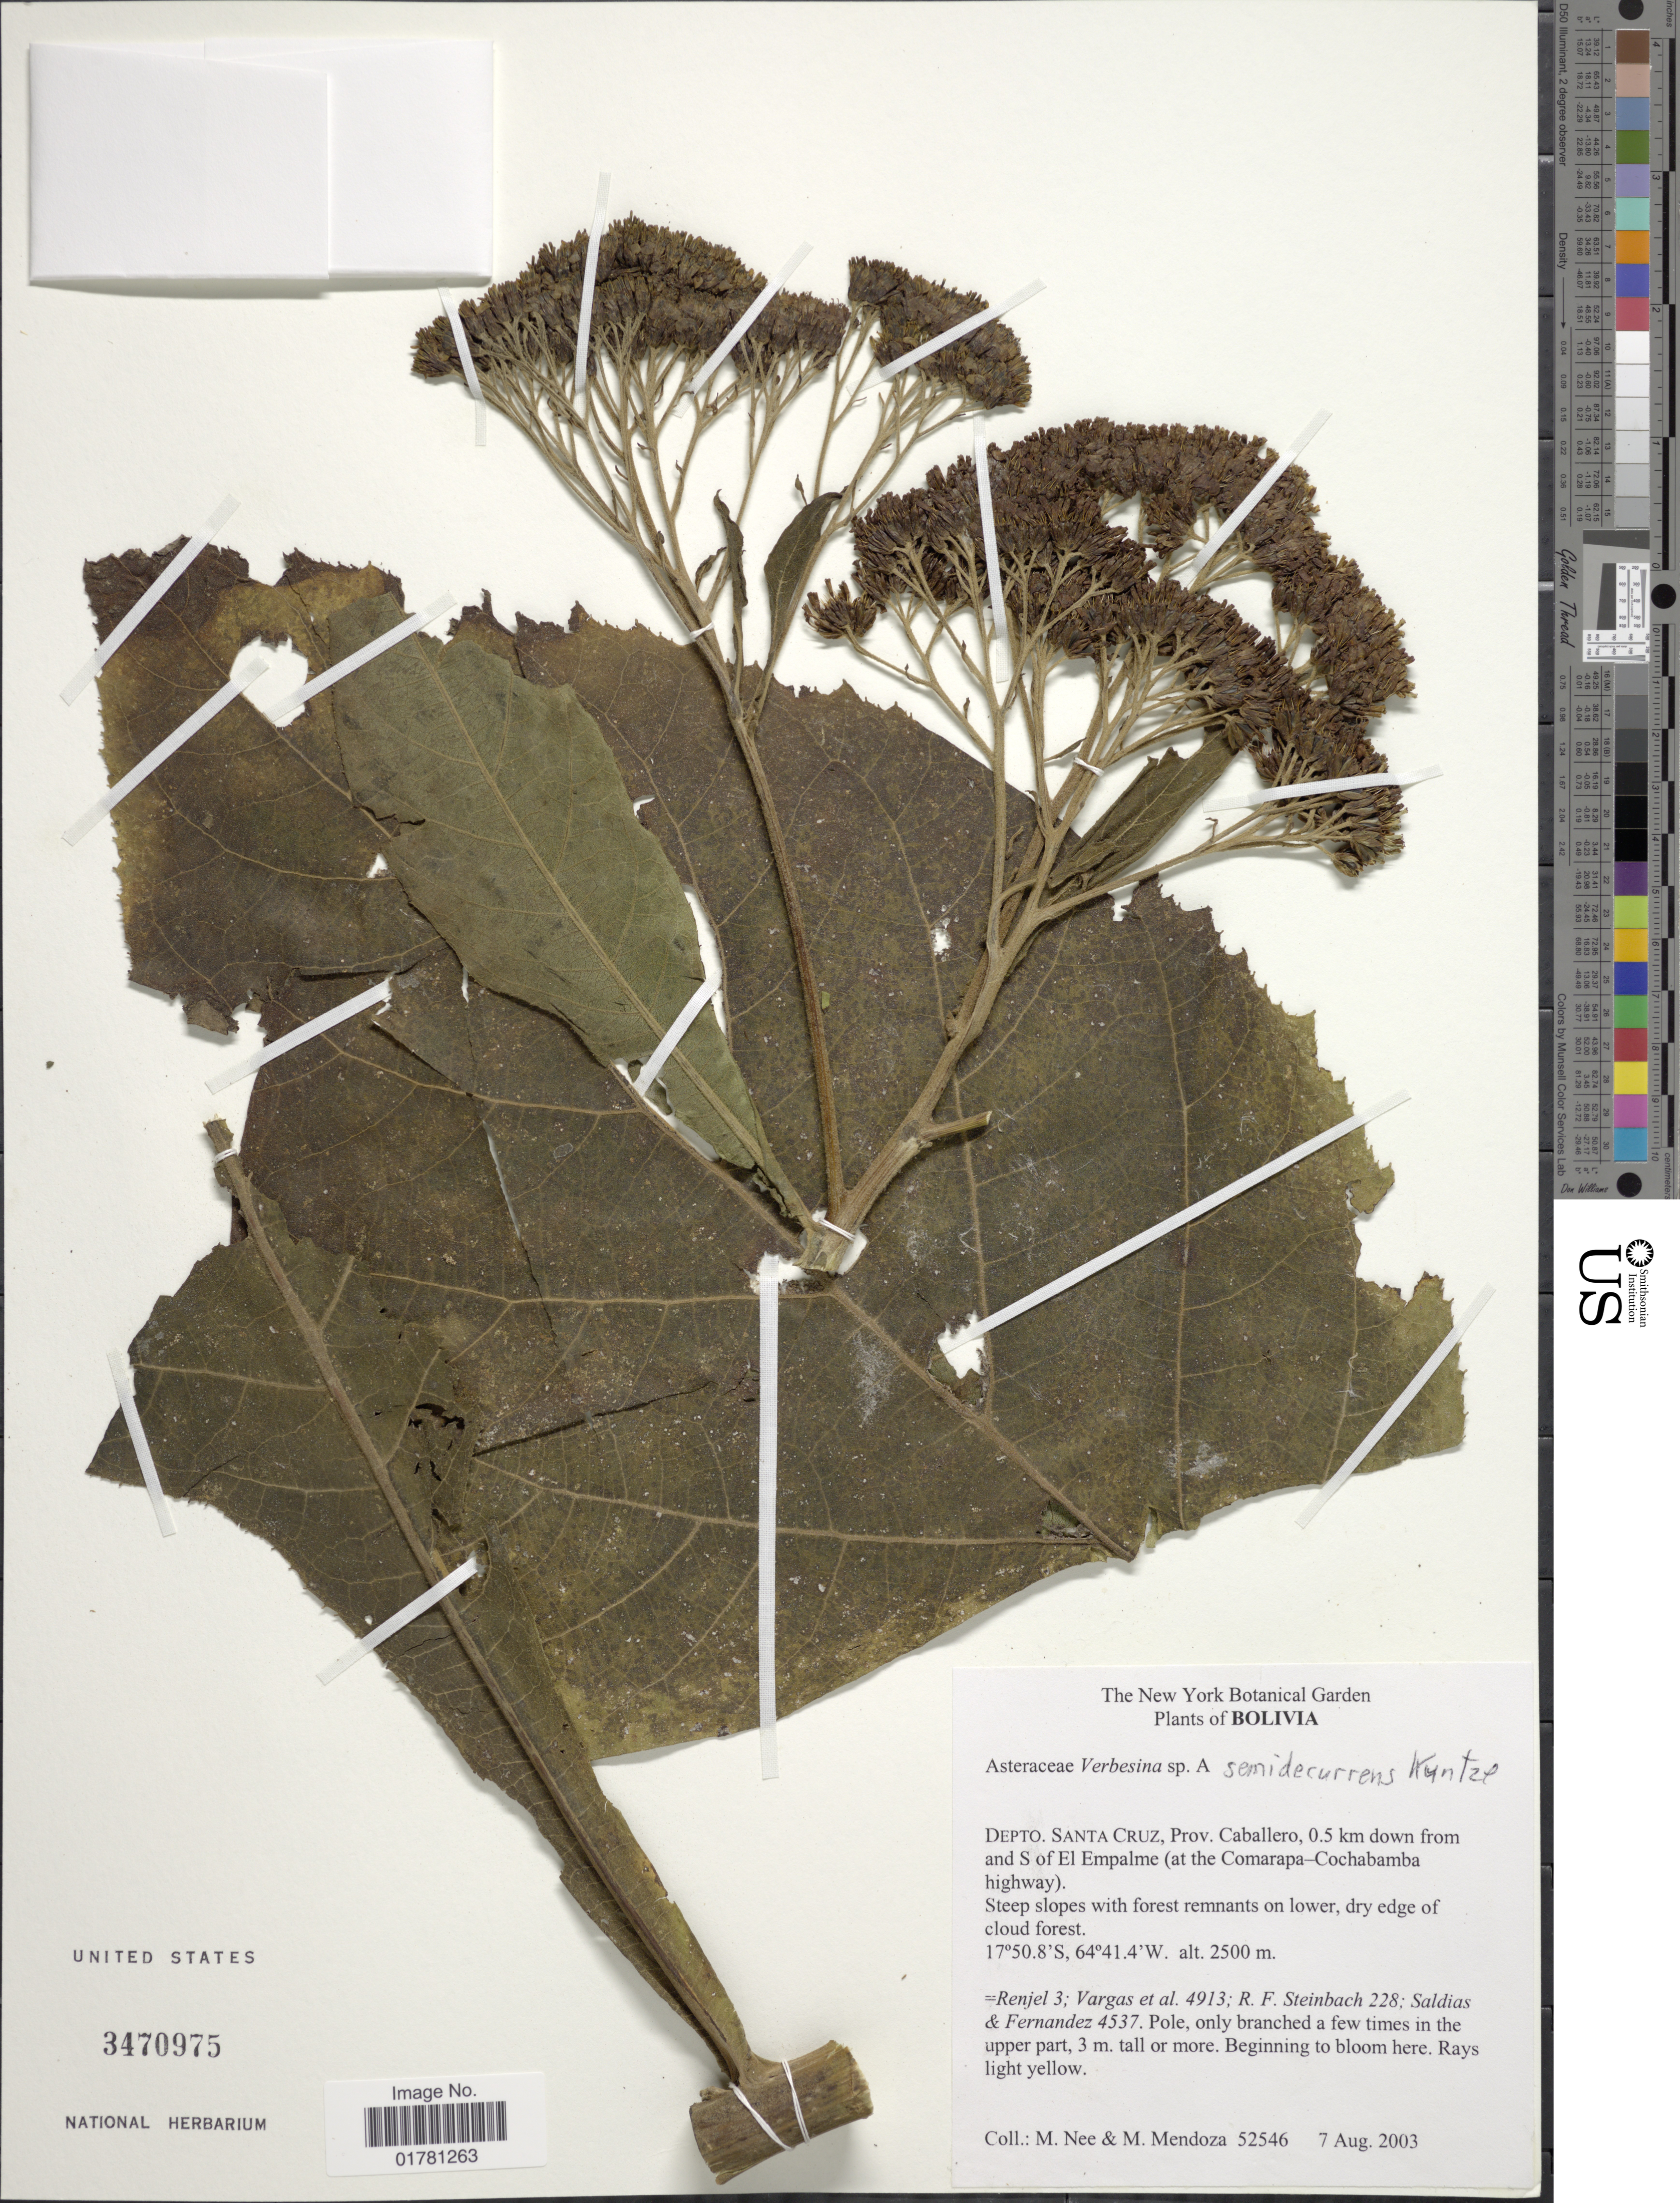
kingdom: Plantae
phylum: Tracheophyta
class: Magnoliopsida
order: Asterales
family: Asteraceae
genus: Verbesina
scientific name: Verbesina semidecurrens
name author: Kuntze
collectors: M. Nee & M. Mendoza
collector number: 52546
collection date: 2003-08-07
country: Bolivia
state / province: Santa Cruz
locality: Depto Santa Cruz, Prov. Caballero, 0.5 km down from and S of El Empalme (at Comarapa-Cochabamba highway)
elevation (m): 2500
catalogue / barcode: US 3470975